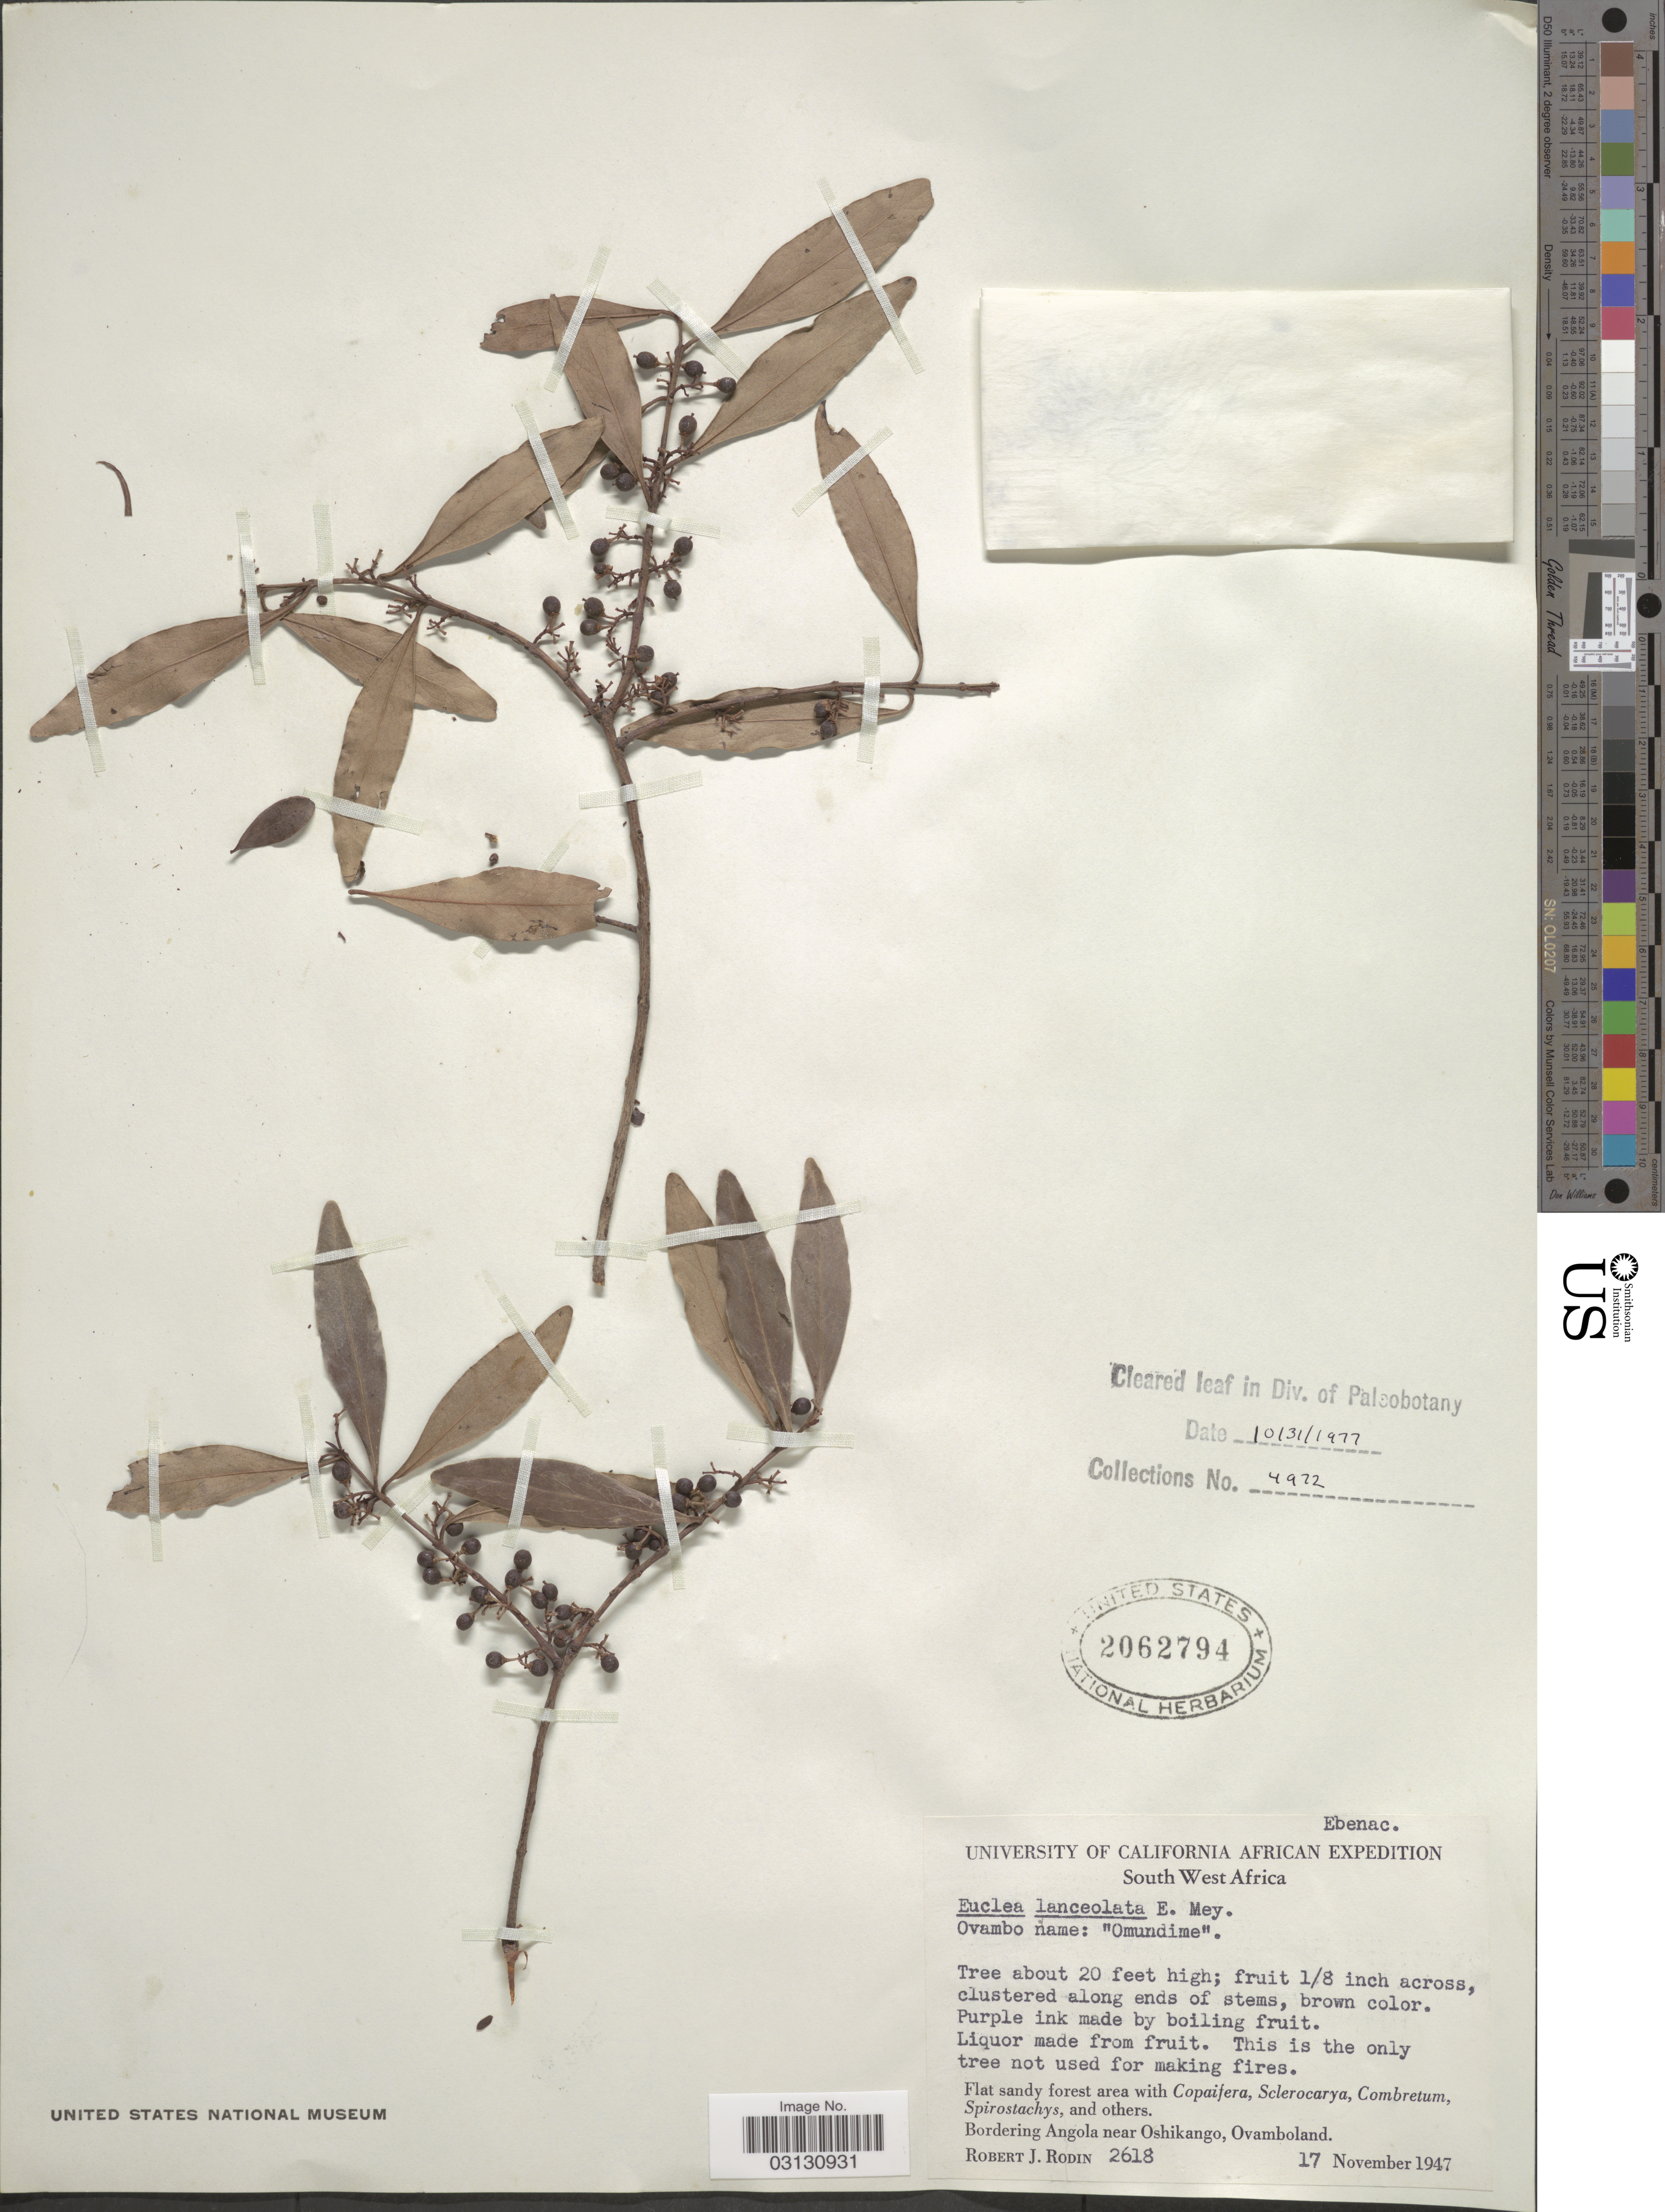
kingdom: Plantae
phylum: Tracheophyta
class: Magnoliopsida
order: Ericales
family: Ebenaceae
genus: Euclea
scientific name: Euclea lanceolata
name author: E. Mey. ex A. DC.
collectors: R. J. Rodin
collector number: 2618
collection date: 1947-11-17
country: Namibia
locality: South West Africa, Bordering Angola near Oshikango, Ovamboland.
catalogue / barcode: US 2062794